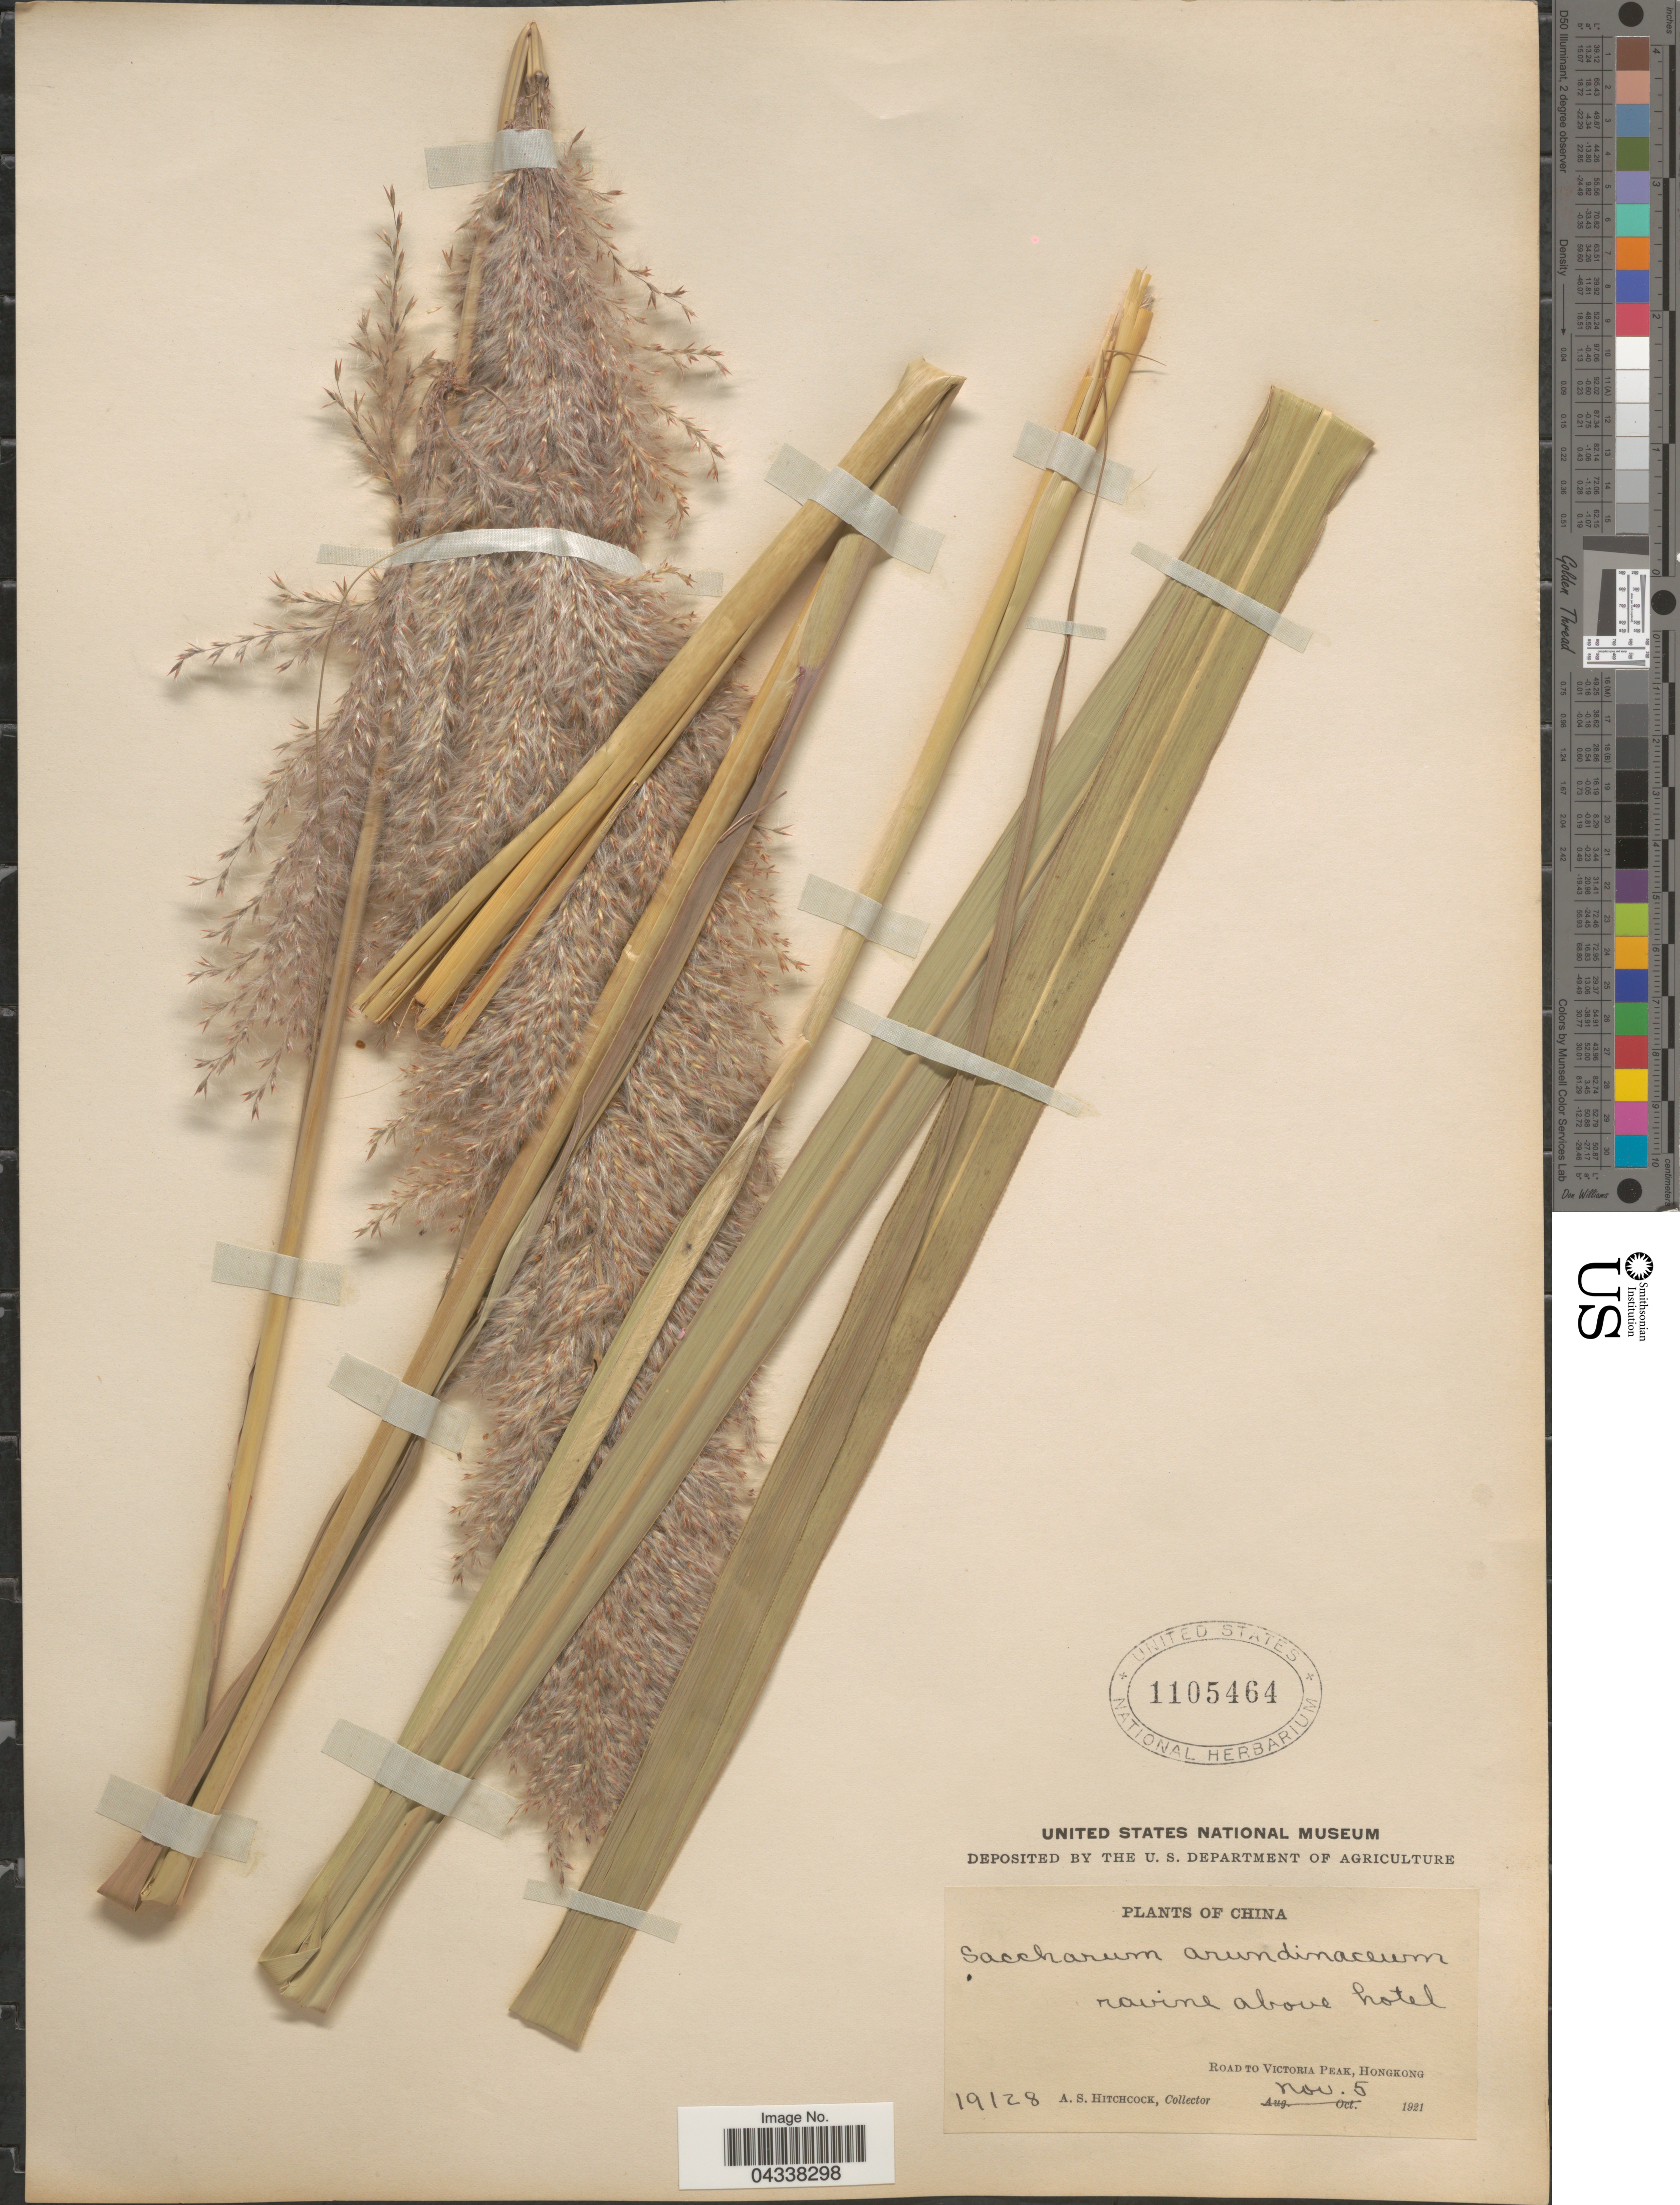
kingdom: Plantae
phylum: Tracheophyta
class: Liliopsida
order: Poales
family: Poaceae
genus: Tripidium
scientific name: Tripidium arundinaceum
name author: (Retz.) Welker et al.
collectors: A. S. Hitchcock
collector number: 19128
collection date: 1921-11-05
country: China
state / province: Hong Kong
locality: Ravine above hotel. Road to Victoria Peak.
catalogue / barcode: US 1105464